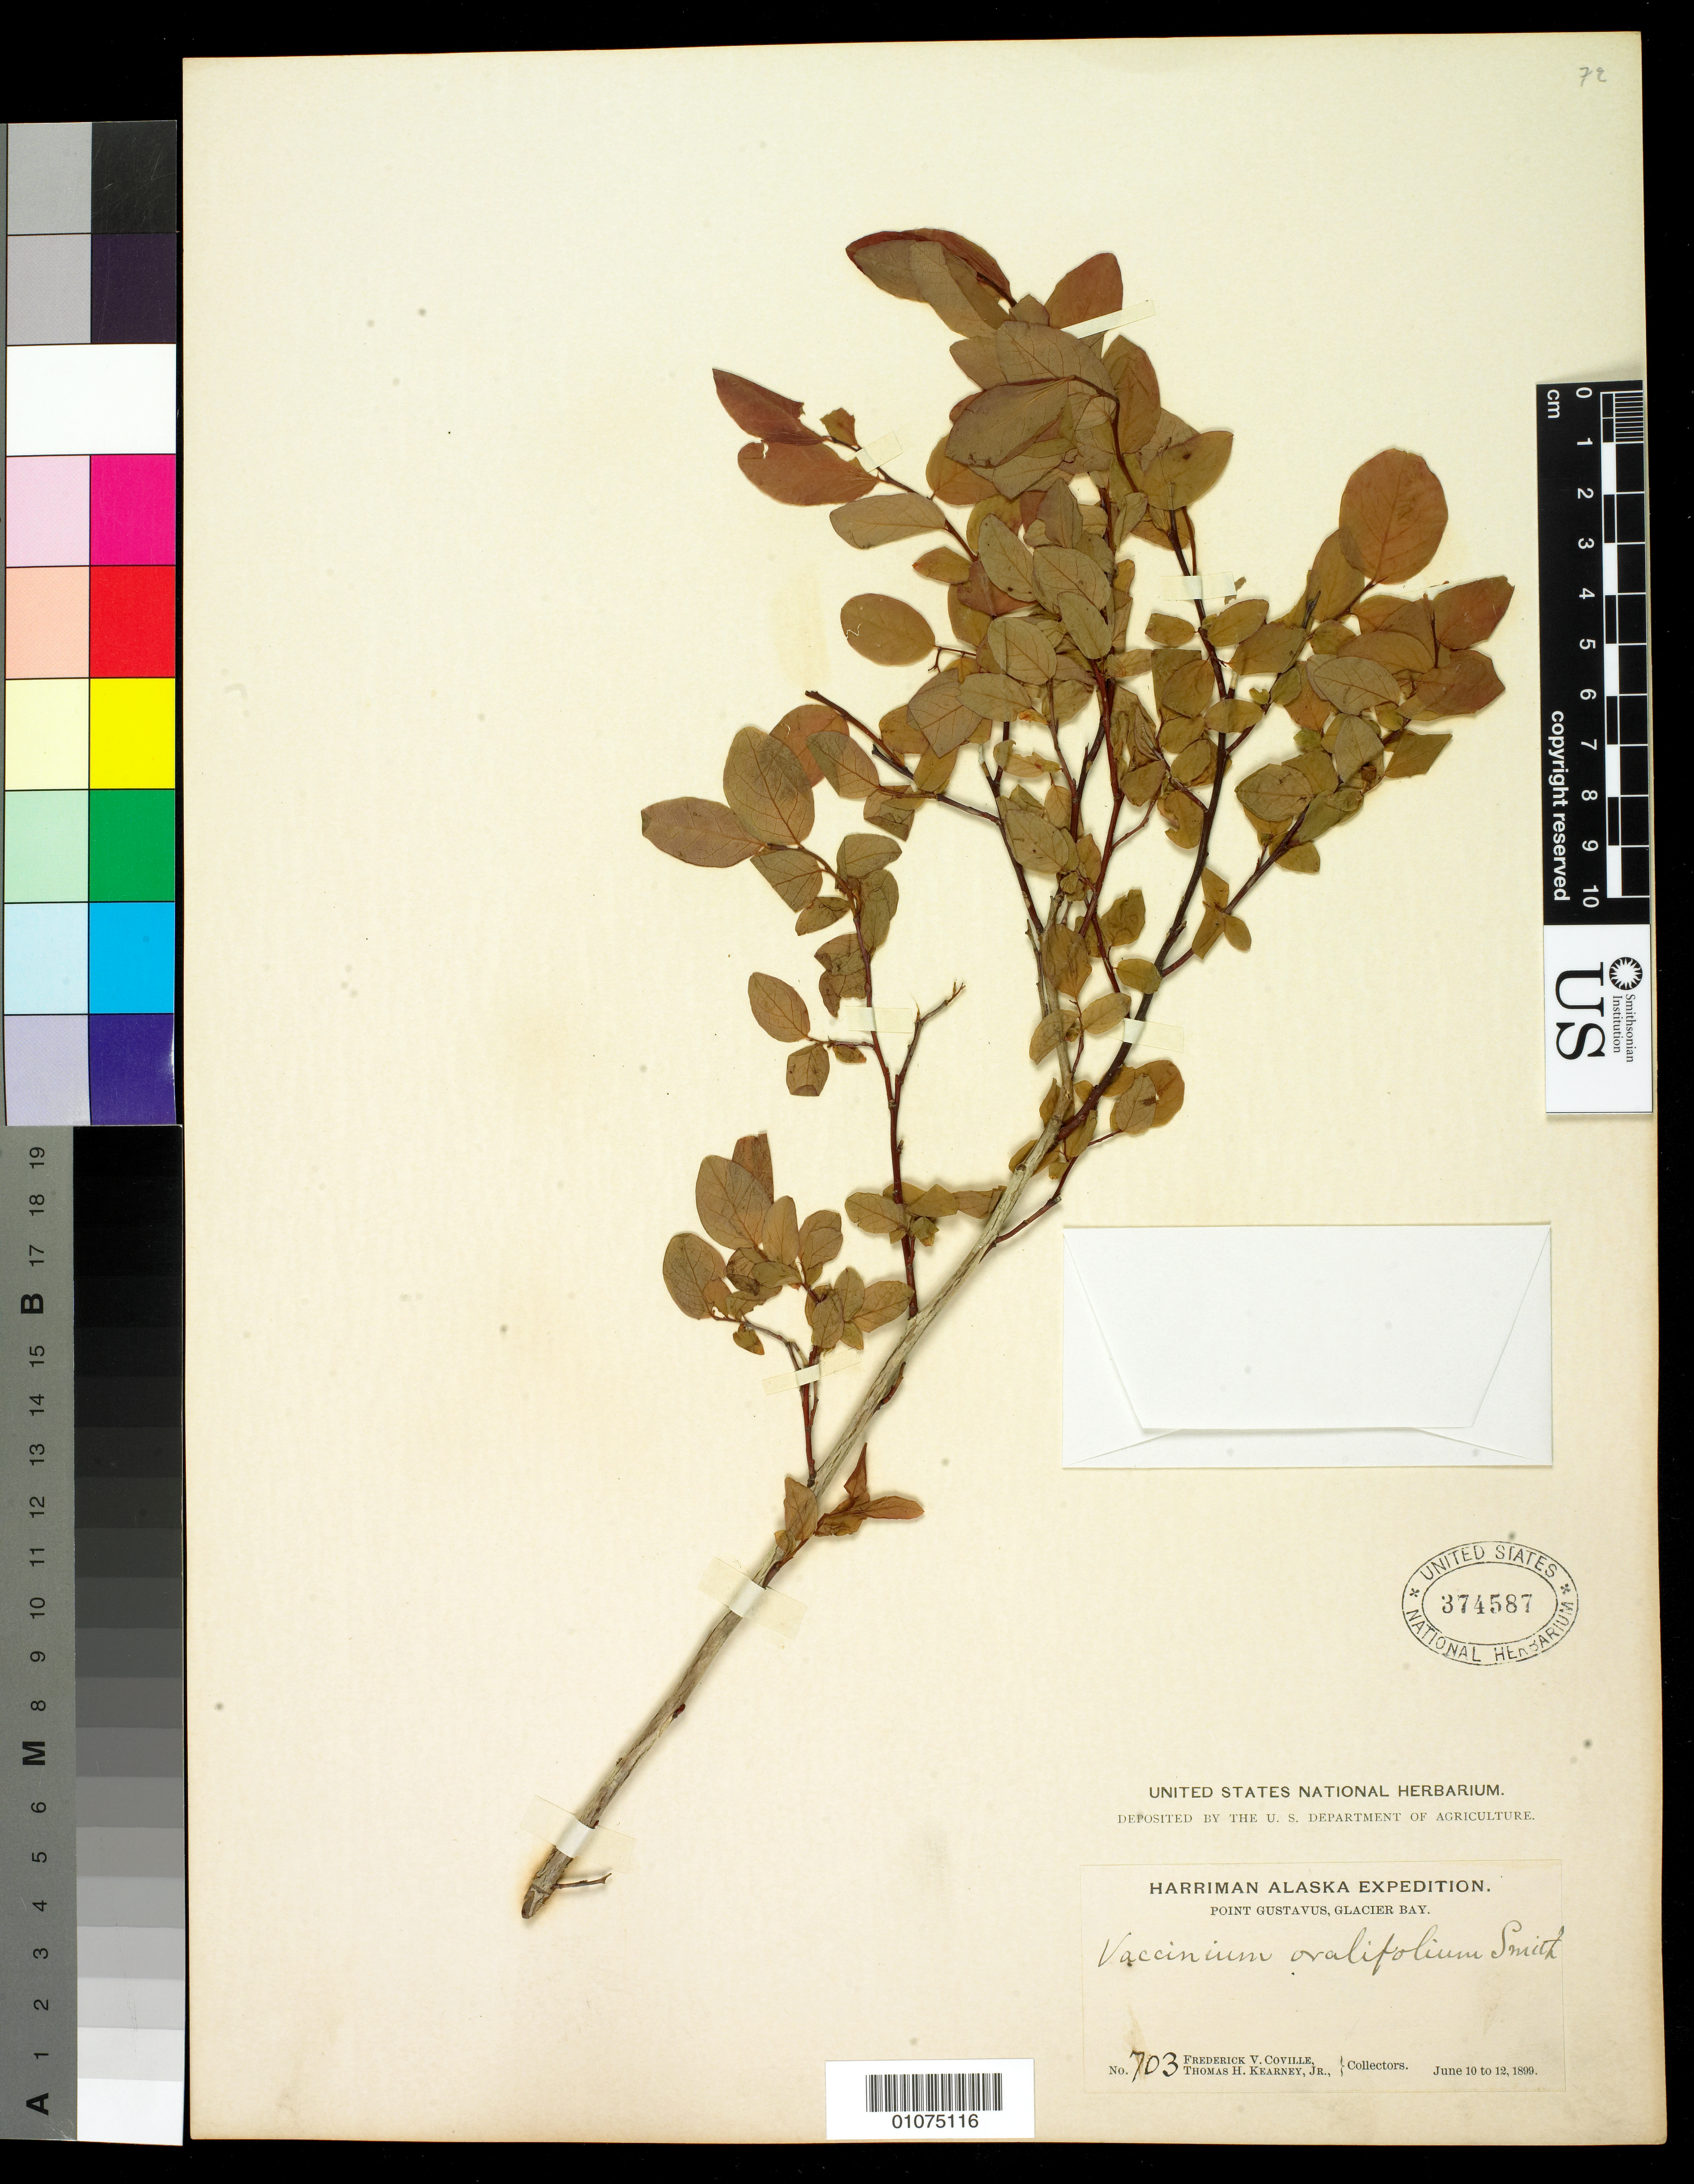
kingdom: Plantae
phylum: Tracheophyta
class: Magnoliopsida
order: Ericales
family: Ericaceae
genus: Vaccinium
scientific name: Vaccinium ovalifolium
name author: Sm.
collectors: F. V. Coville & C. Kearney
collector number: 703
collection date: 1899-06-10/1899-06-12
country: United States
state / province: Alaska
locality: Point Gustavus, Glacier Bay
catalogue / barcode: US 374587